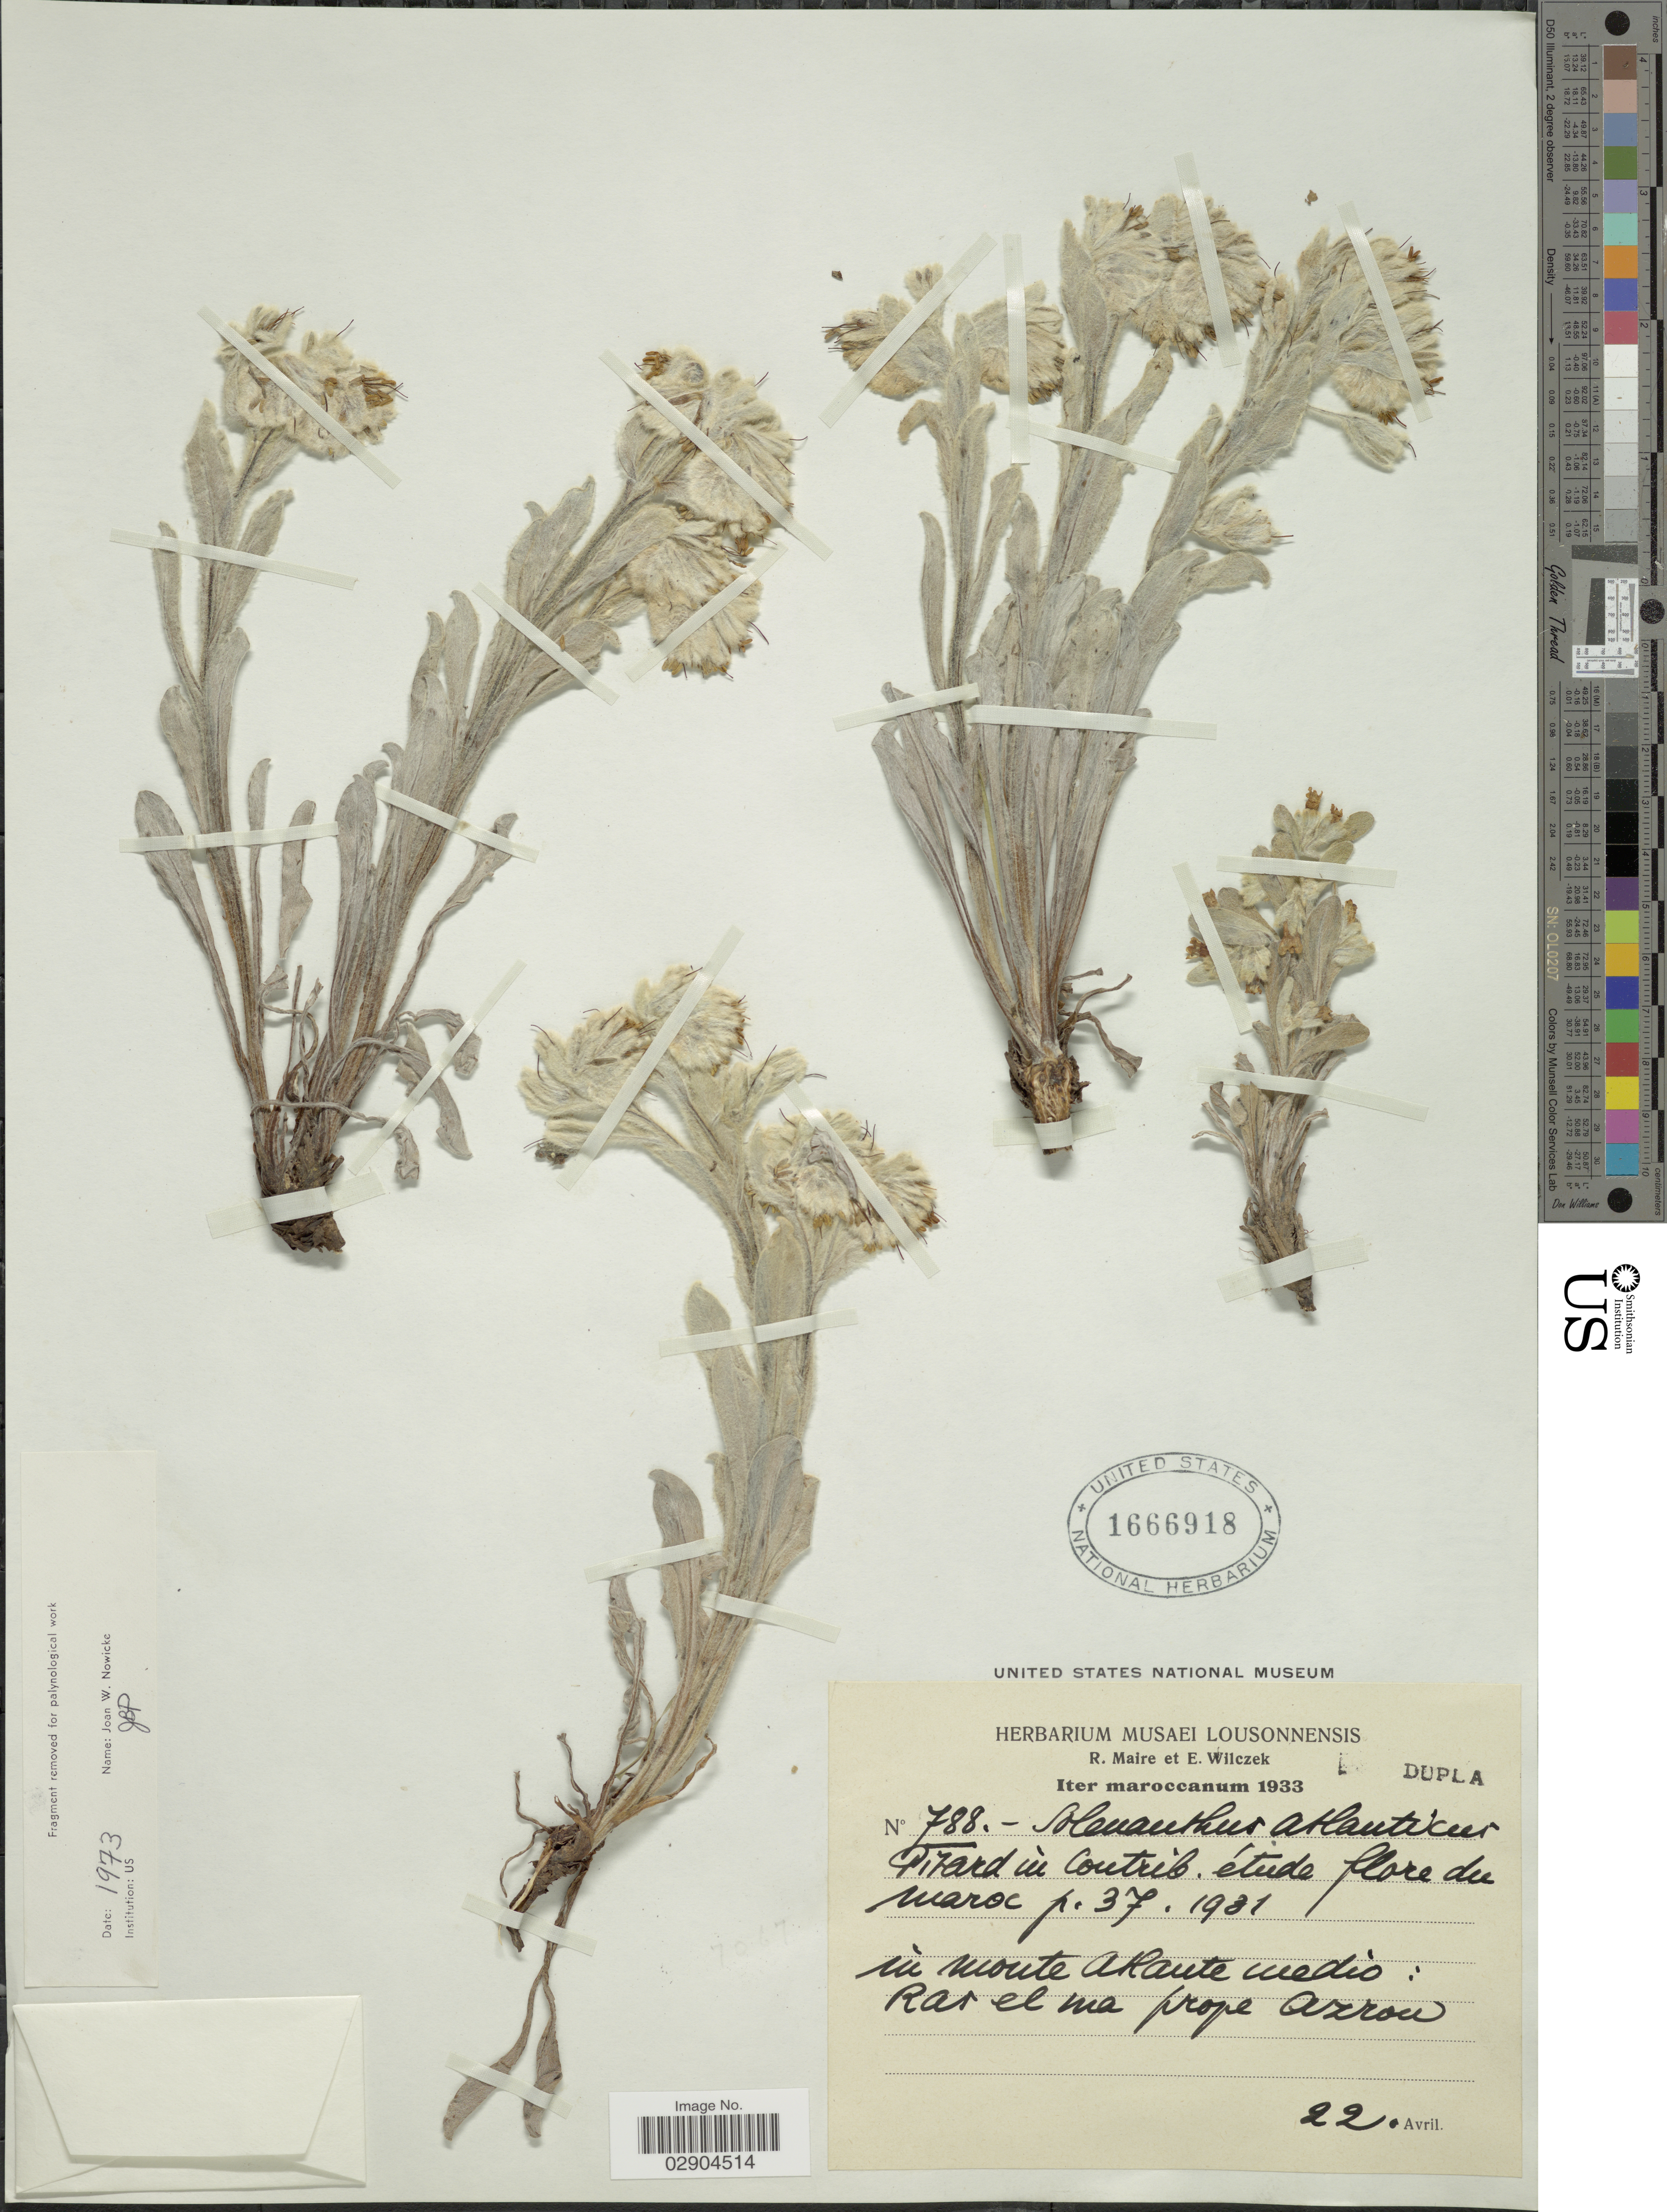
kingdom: Plantae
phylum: Tracheophyta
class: Magnoliopsida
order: Boraginales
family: Boraginaceae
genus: Solenanthus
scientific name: Solenanthus atlanticus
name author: Pit.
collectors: R. Maire & E. Wilczek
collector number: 788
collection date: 1933-04-22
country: Morocco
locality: In monte a Haute medio: rarel ma prope Azrou.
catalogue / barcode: US 1666918